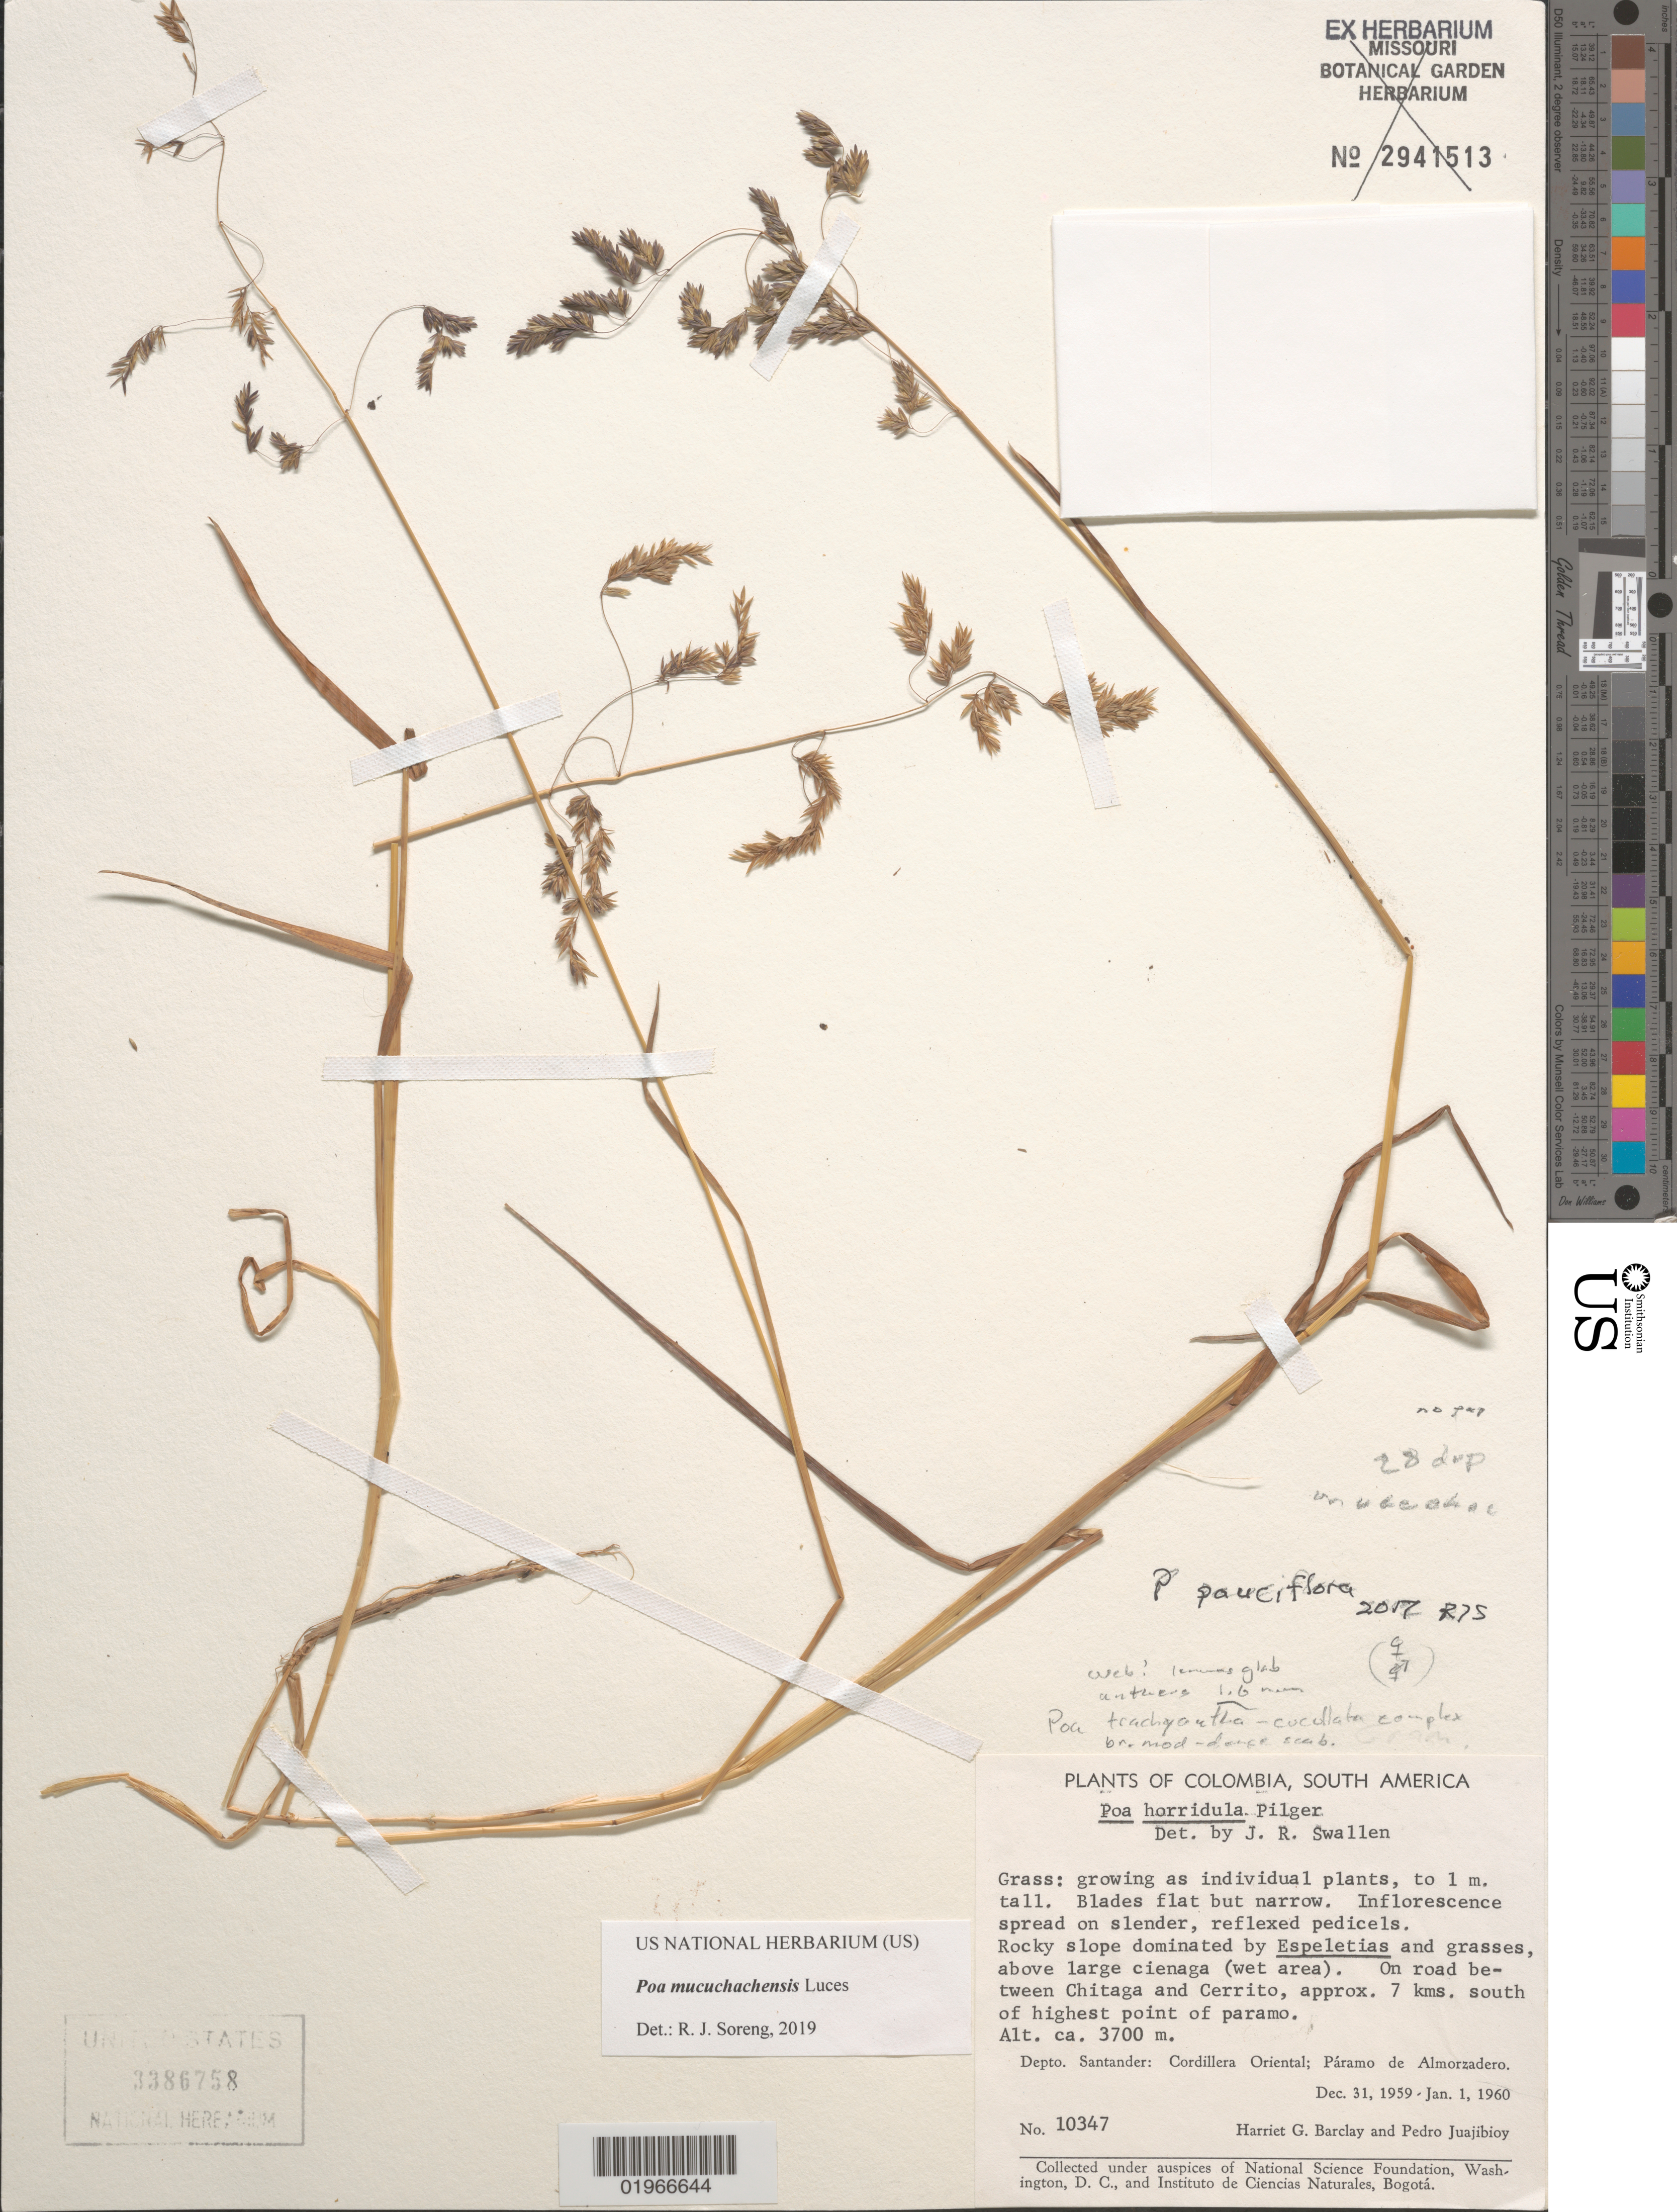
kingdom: Plantae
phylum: Tracheophyta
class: Liliopsida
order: Poales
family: Poaceae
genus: Poa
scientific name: Poa mucuchachensis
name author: Luces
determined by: Soreng, Robert J., Research Associate (BOT), Smithsonian Institution - National Museum of Natural History (UNITED STATES)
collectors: H. G. Barclay & P. Juajibioy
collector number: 10347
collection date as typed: Dec. 31, 1959 - Jan 1, 1960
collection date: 1959-12-31/1960-01-01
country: Colombia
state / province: Santander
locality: Above large cienaga. On road between Chitaga and Cerrito. approx. 7 kms. south of highest point of paramo. Paramo del Almorzadero.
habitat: Rocky slope, above large cienaga (wet area).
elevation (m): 3700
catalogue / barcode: US 3386758